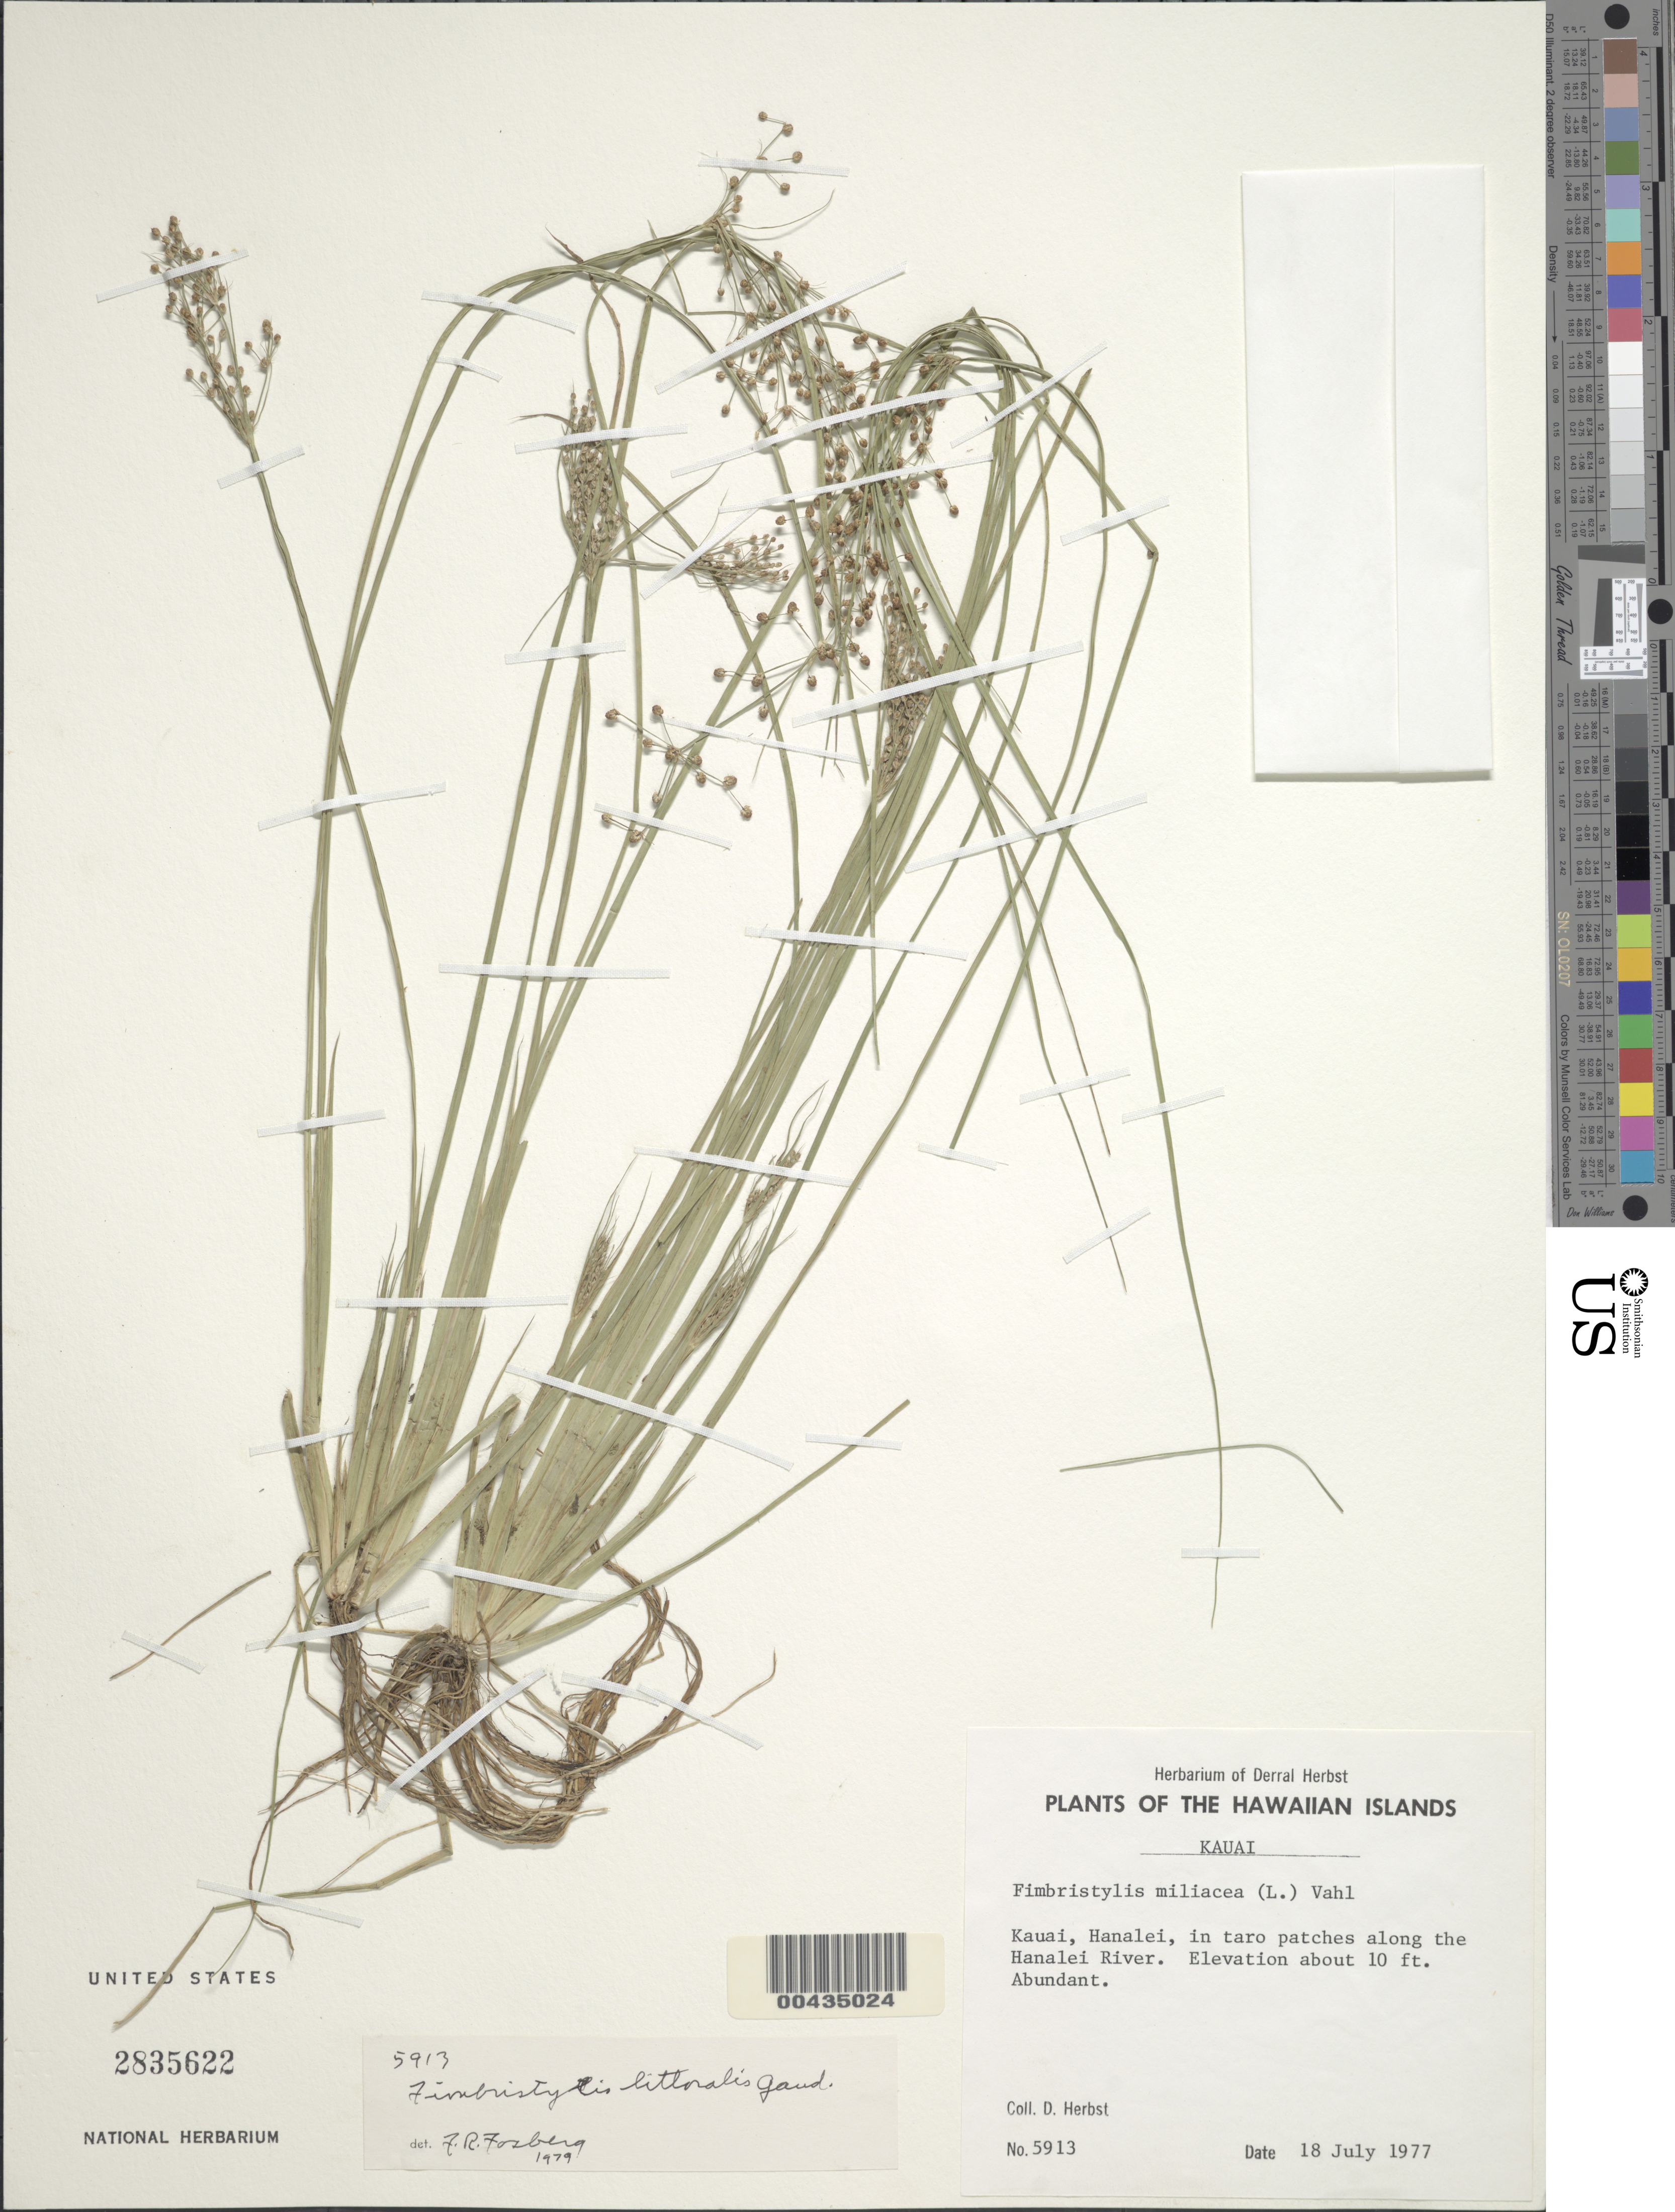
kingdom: Plantae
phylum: Tracheophyta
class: Liliopsida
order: Poales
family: Cyperaceae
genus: Fimbristylis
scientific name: Fimbristylis littoralis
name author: Gaudich.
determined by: Fosberg, F. R.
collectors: D. R. Herbst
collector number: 5913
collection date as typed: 18 Jul 1977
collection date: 1977-07-18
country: United States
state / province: Hawaii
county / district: Kauai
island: Kaua'i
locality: Hanalei, along the Hanalei River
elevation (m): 3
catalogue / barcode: US 2835622